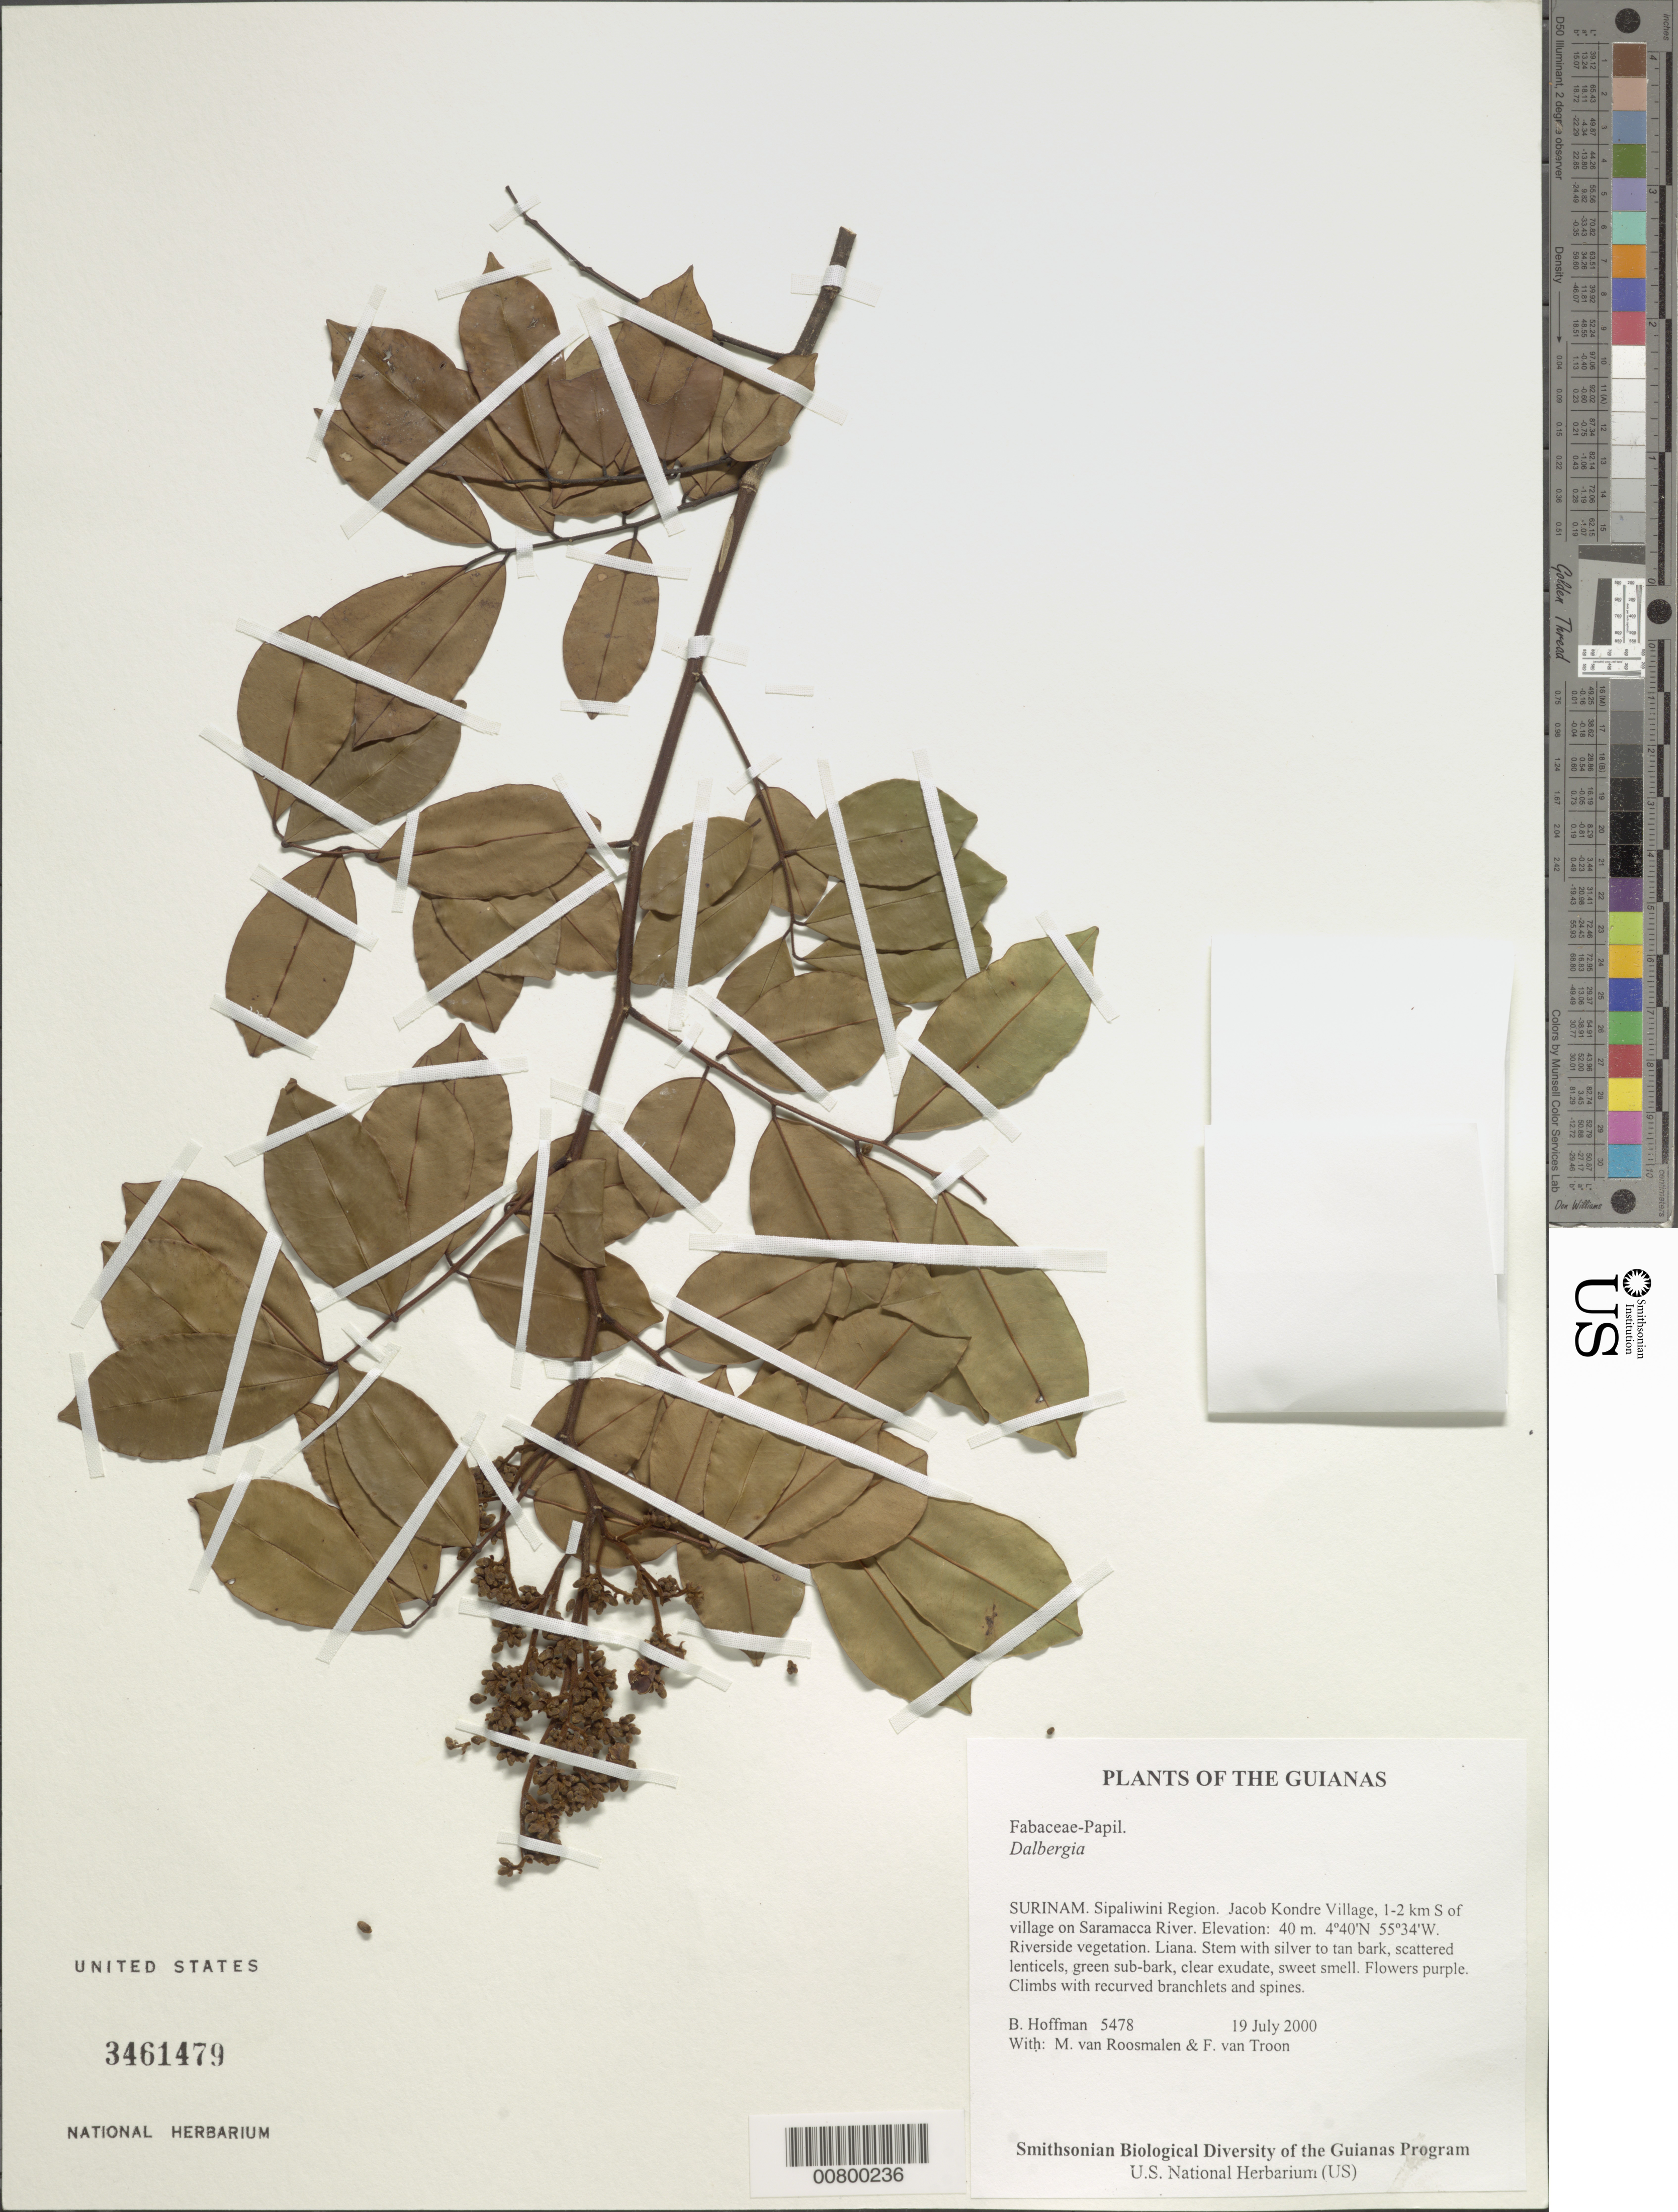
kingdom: Plantae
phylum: Tracheophyta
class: Magnoliopsida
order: Fabales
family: Fabaceae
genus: Dalbergia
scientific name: Dalbergia sp.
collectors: B. Hoffman, M. Roosmalen & F. Van Troon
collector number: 5478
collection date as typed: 19 July 2000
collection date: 2000-07-19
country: Suriname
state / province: Sipaliwini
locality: Jacob Kondre Village, 1-2 km S of village on Saramacca River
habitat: Riverside vegetation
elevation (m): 40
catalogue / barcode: US 3461479